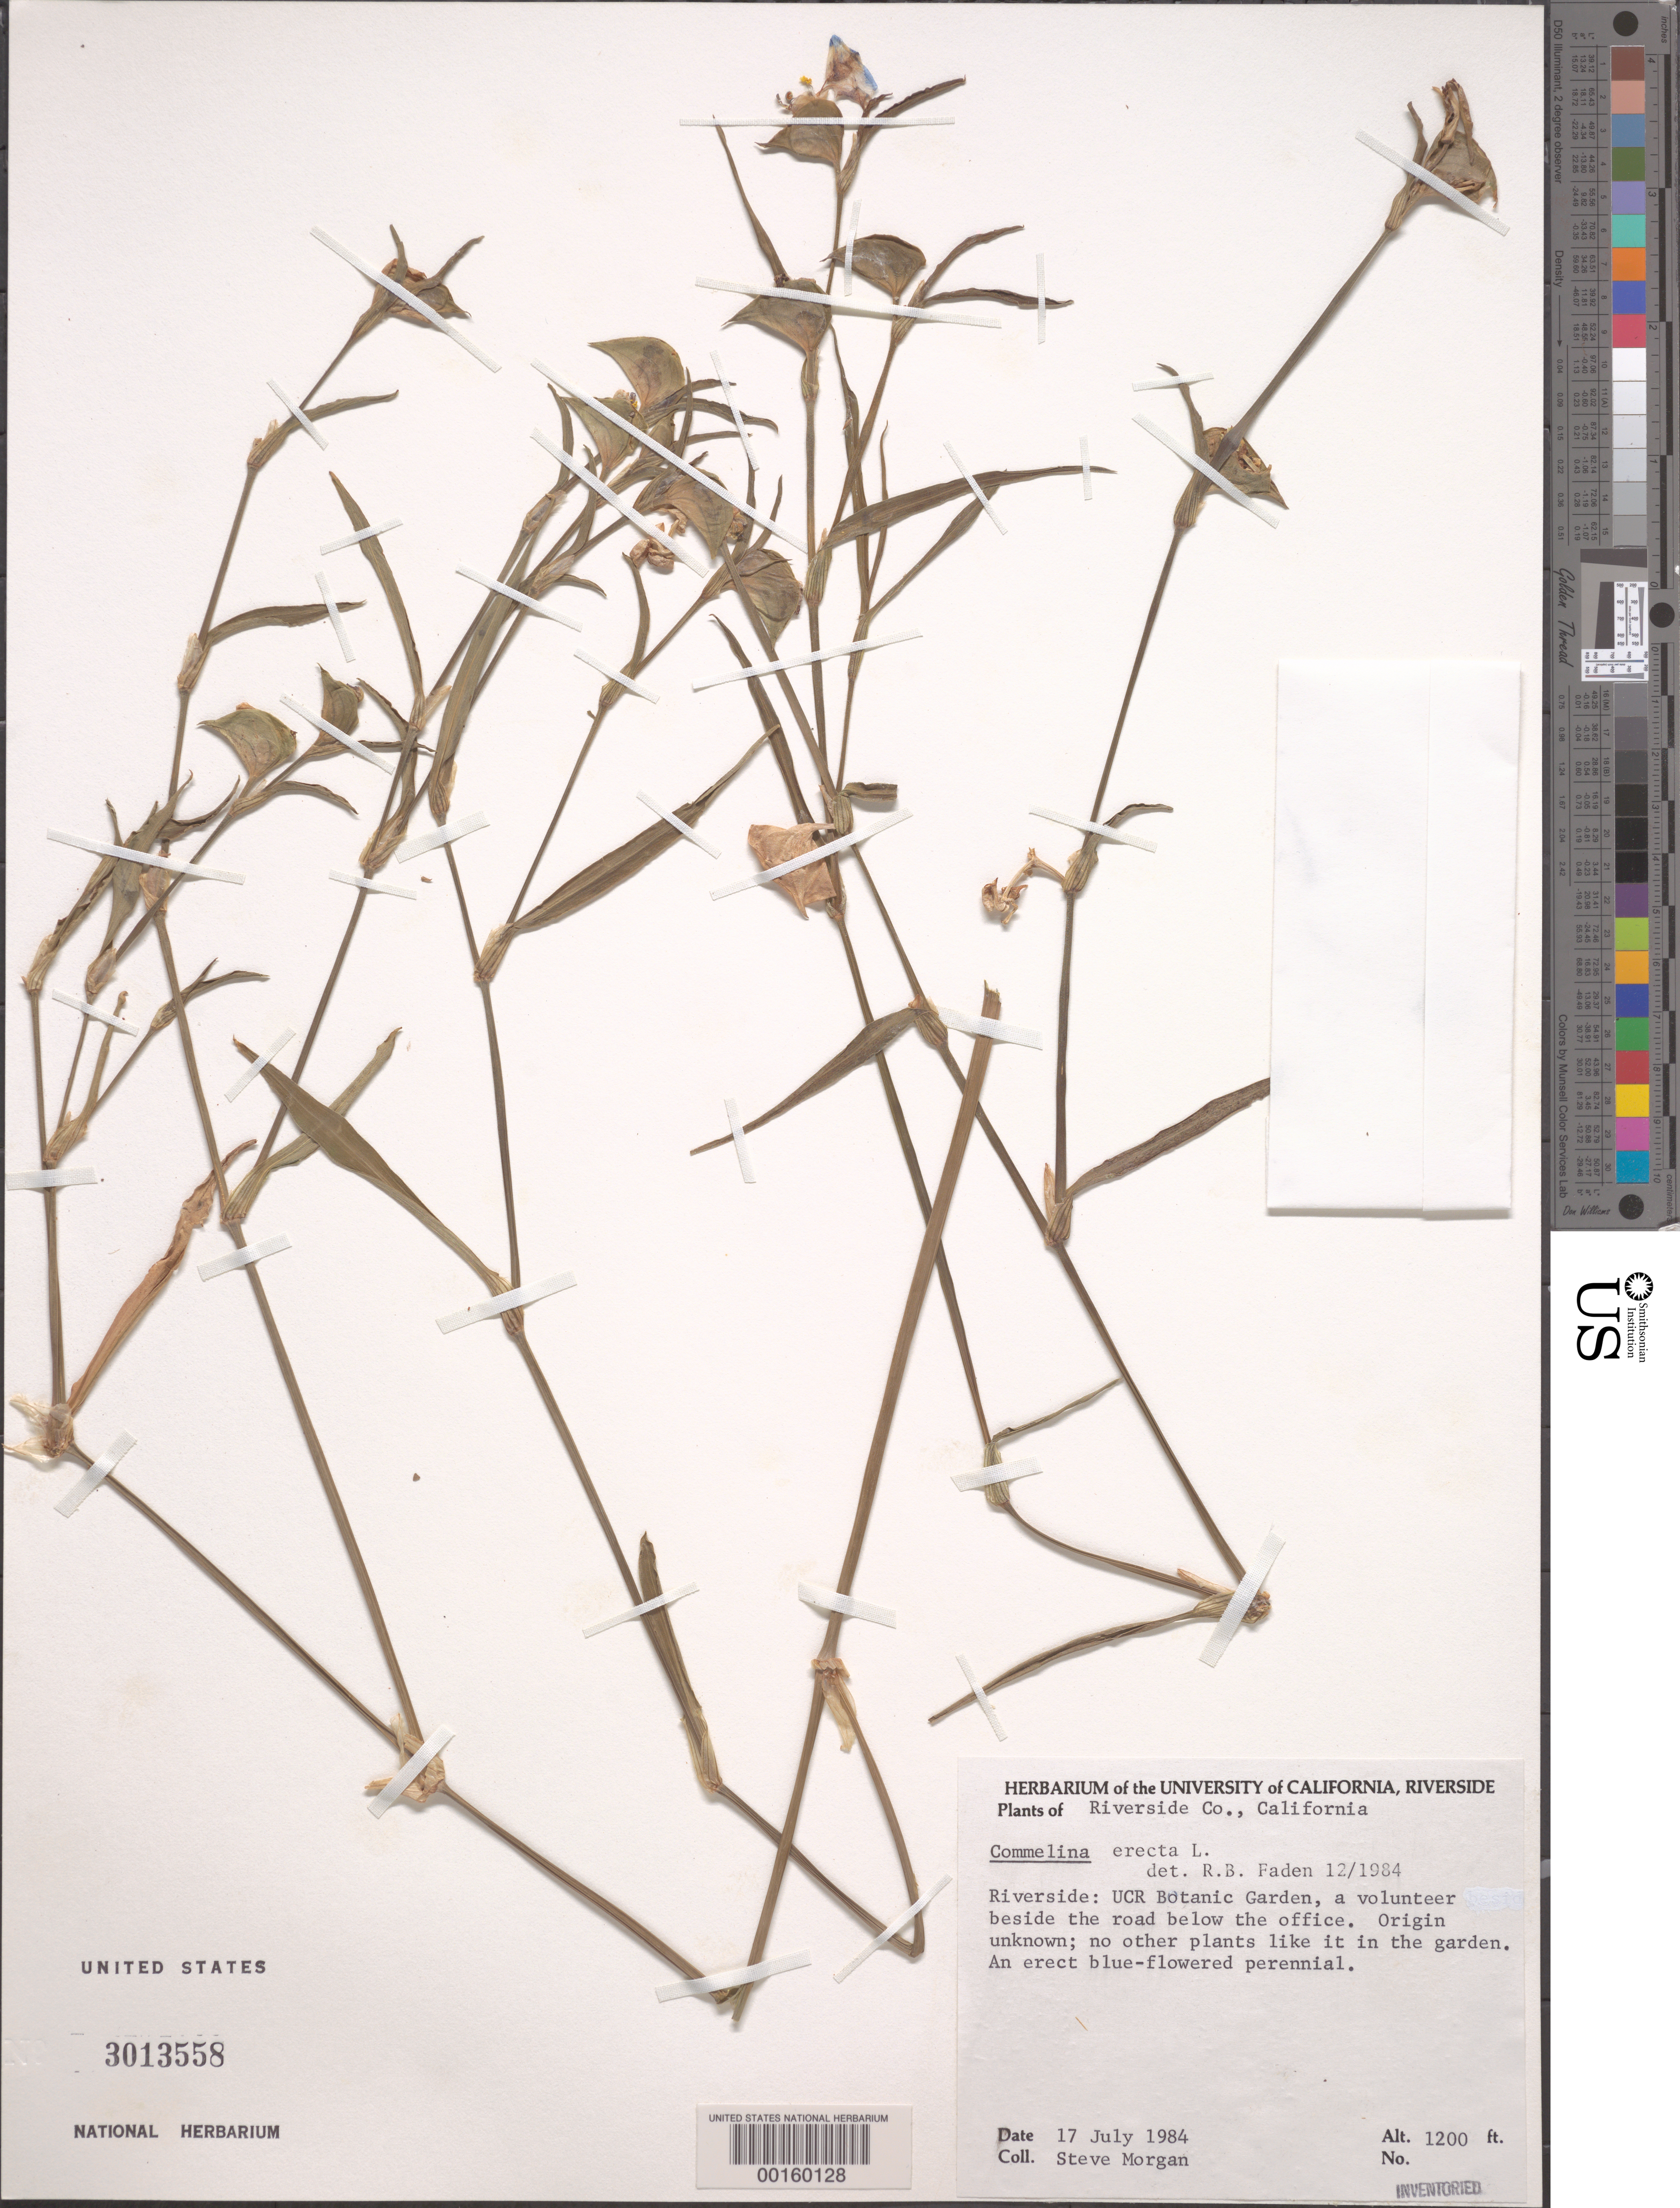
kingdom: Plantae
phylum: Tracheophyta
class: Liliopsida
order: Commelinales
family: Commelinaceae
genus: Commelina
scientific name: Commelina erecta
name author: L.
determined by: Faden, Robert B., (US), Smithsonian Institution - National Museum of Natural History (UNITED STATES)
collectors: S. Morgan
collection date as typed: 17 Jul 1984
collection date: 1984-07-17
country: United States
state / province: California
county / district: Riverside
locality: Riverside, ucr botanic garden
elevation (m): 366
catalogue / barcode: US 3013558